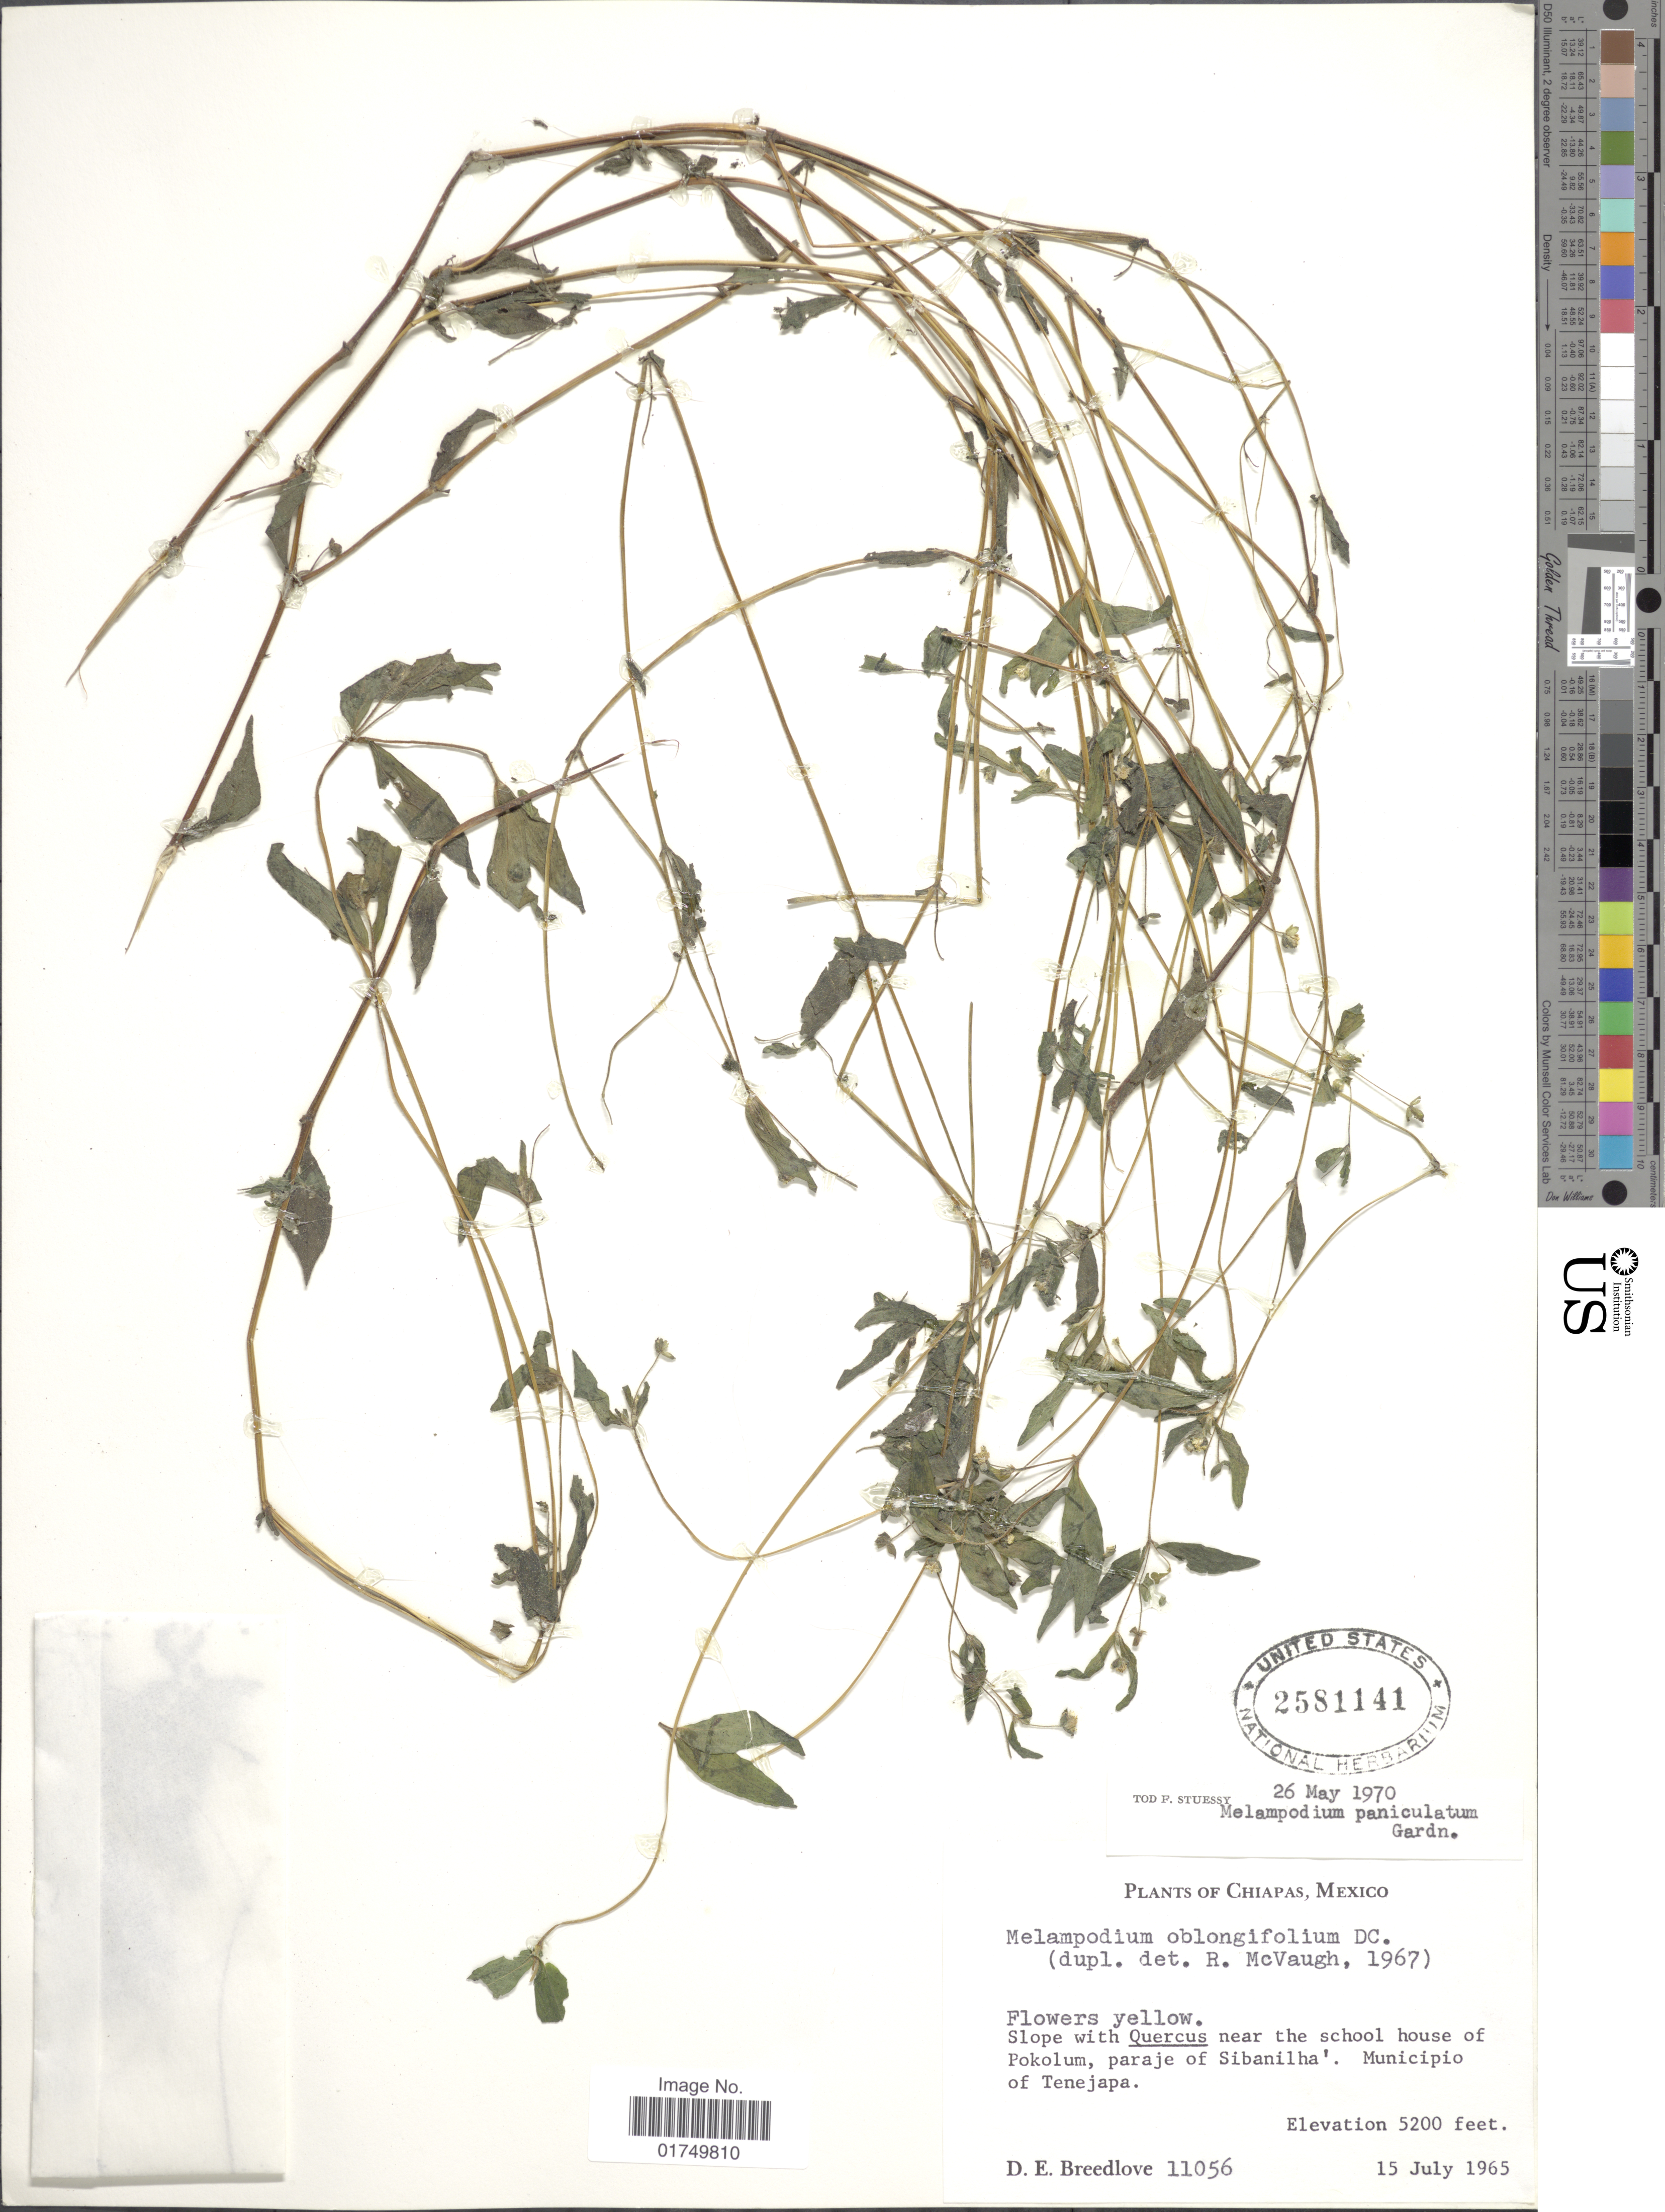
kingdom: Plantae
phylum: Tracheophyta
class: Magnoliopsida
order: Asterales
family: Asteraceae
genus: Melampodium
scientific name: Melampodium paniculatum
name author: Gardner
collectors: D. E. Breedlove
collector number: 11056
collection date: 1965-07-15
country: Mexico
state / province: Chiapas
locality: Near the school house of Pokolum, paraje of Sibanilha'. Municipio de Tenejapa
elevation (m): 1585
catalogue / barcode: US 2581141